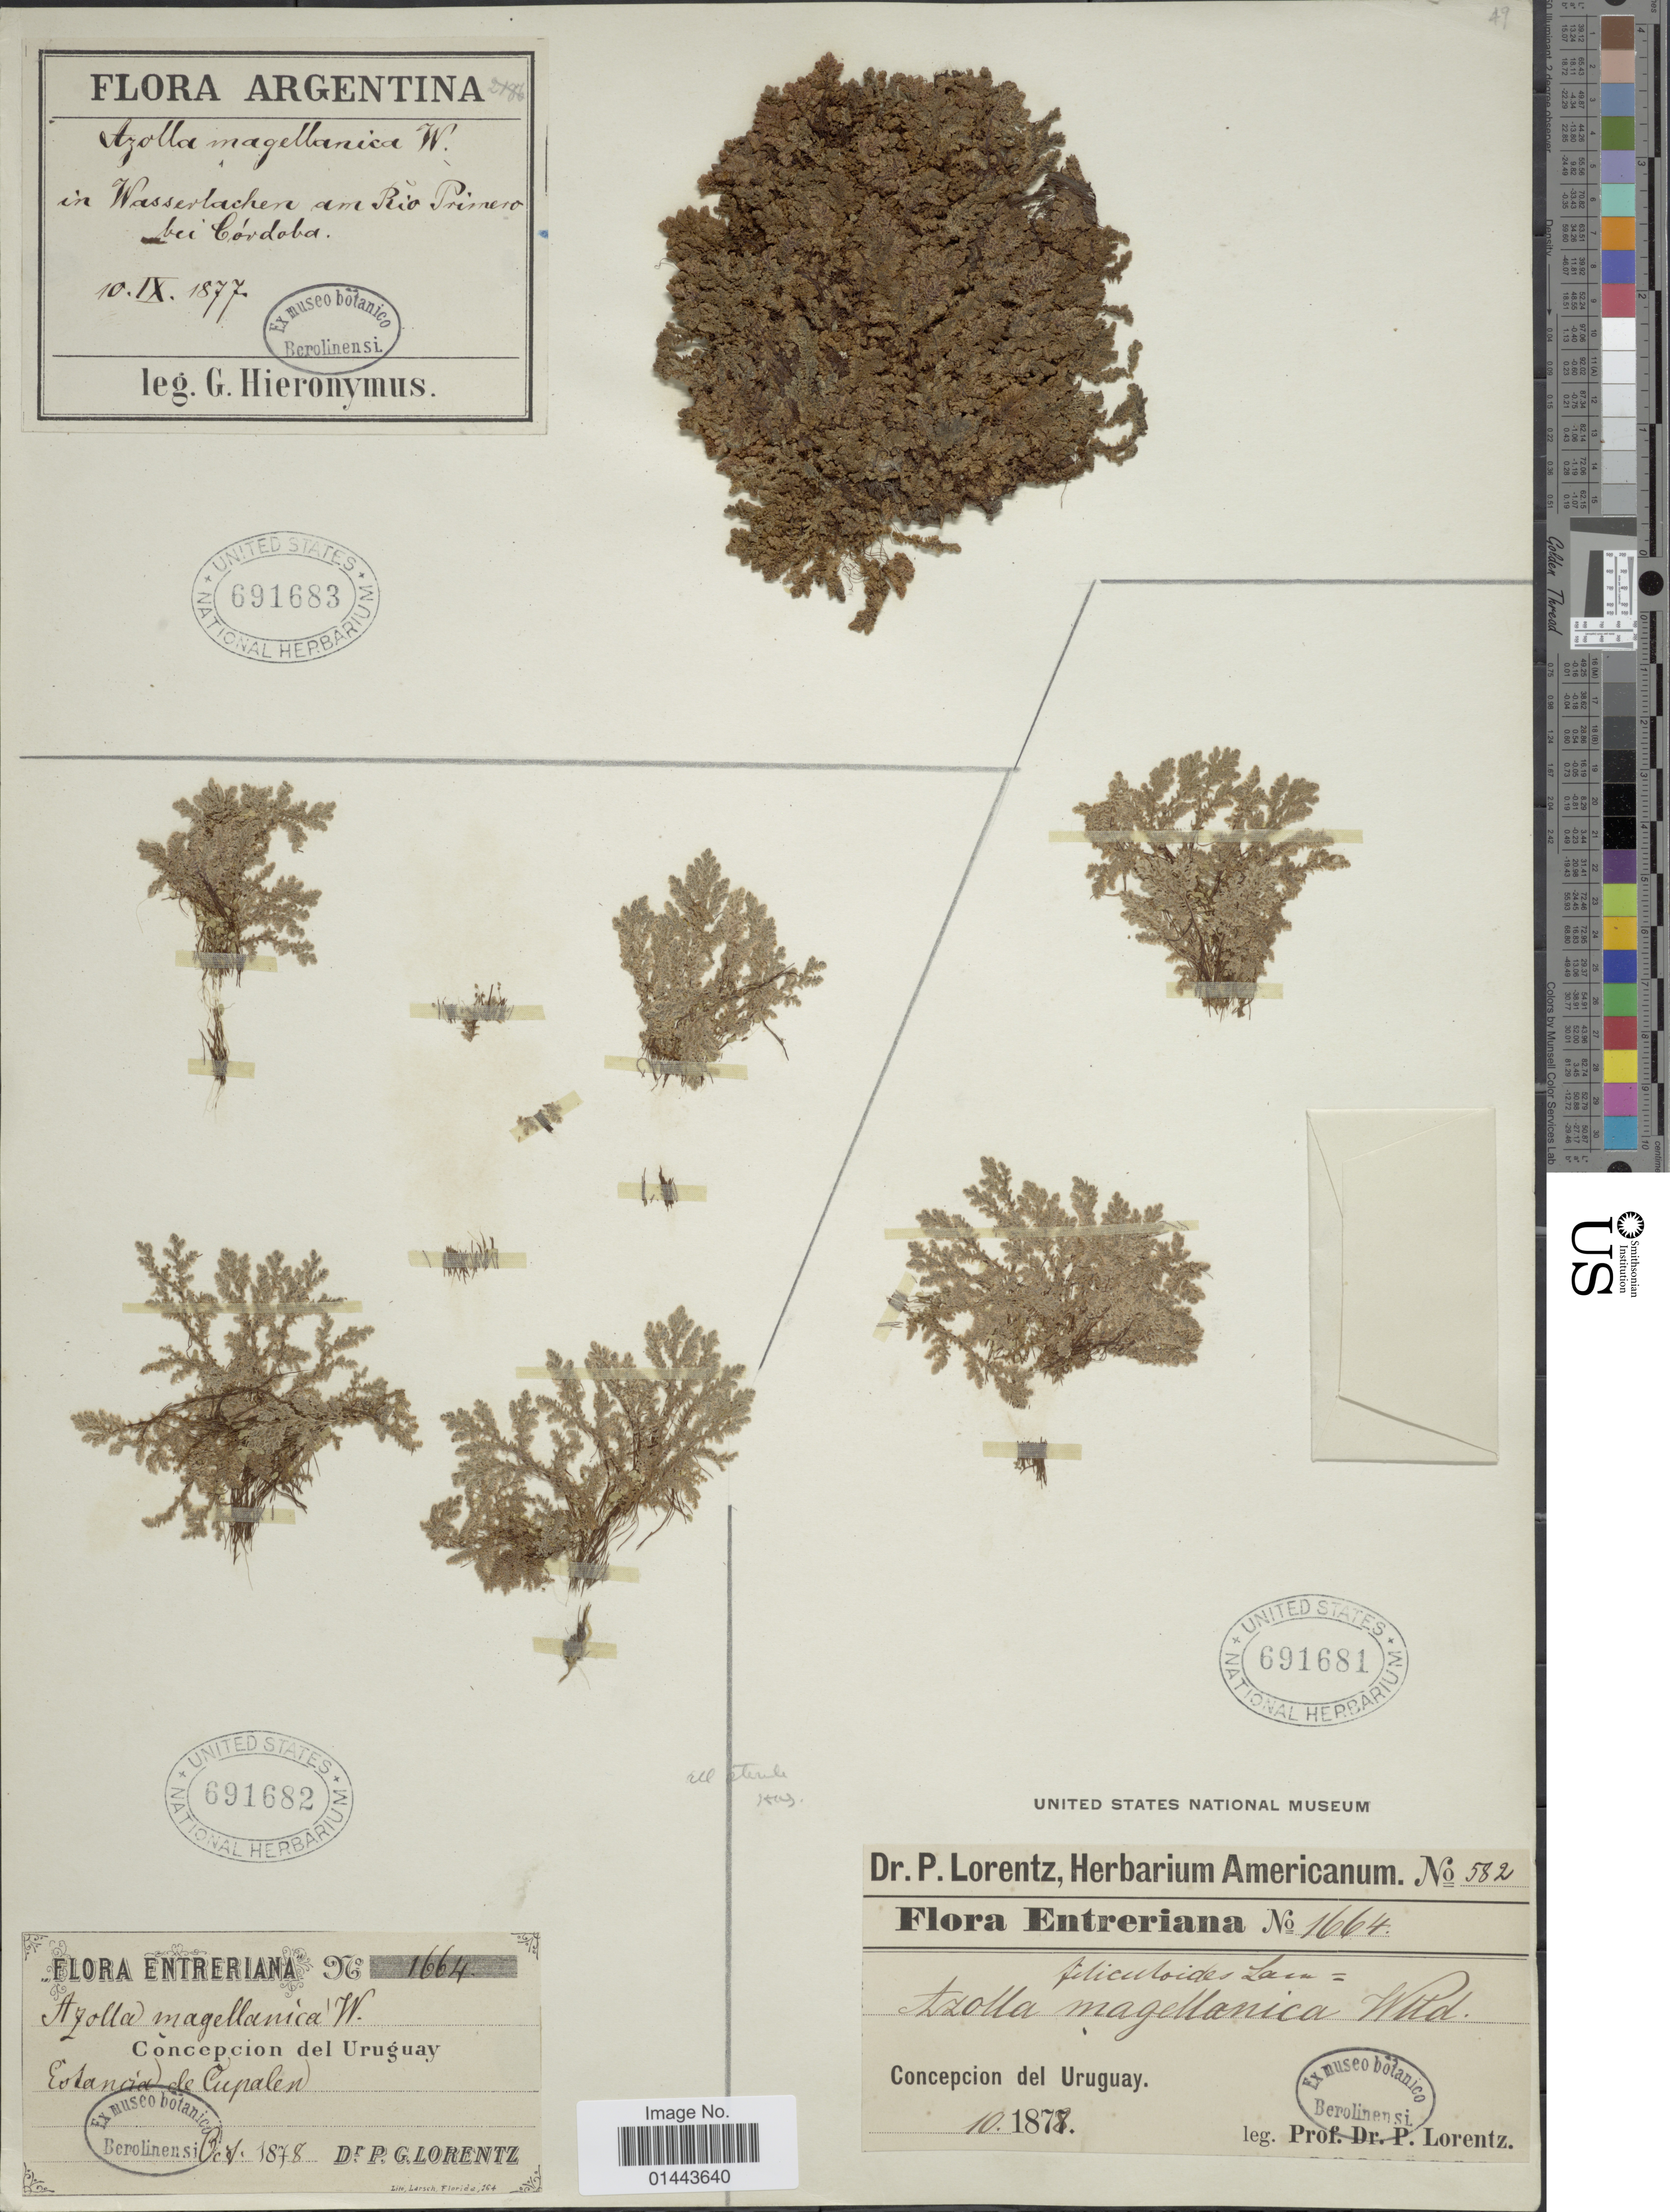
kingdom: Plantae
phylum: Tracheophyta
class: Polypodiopsida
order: Salviniales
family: Salviniaceae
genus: Azolla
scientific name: Azolla filiculoides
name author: Lam.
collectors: P. G. Lorentz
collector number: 1664/582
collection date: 1878-10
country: Uruguay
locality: Entreriana. Concepcion del Uruguay.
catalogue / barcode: US 691681-3